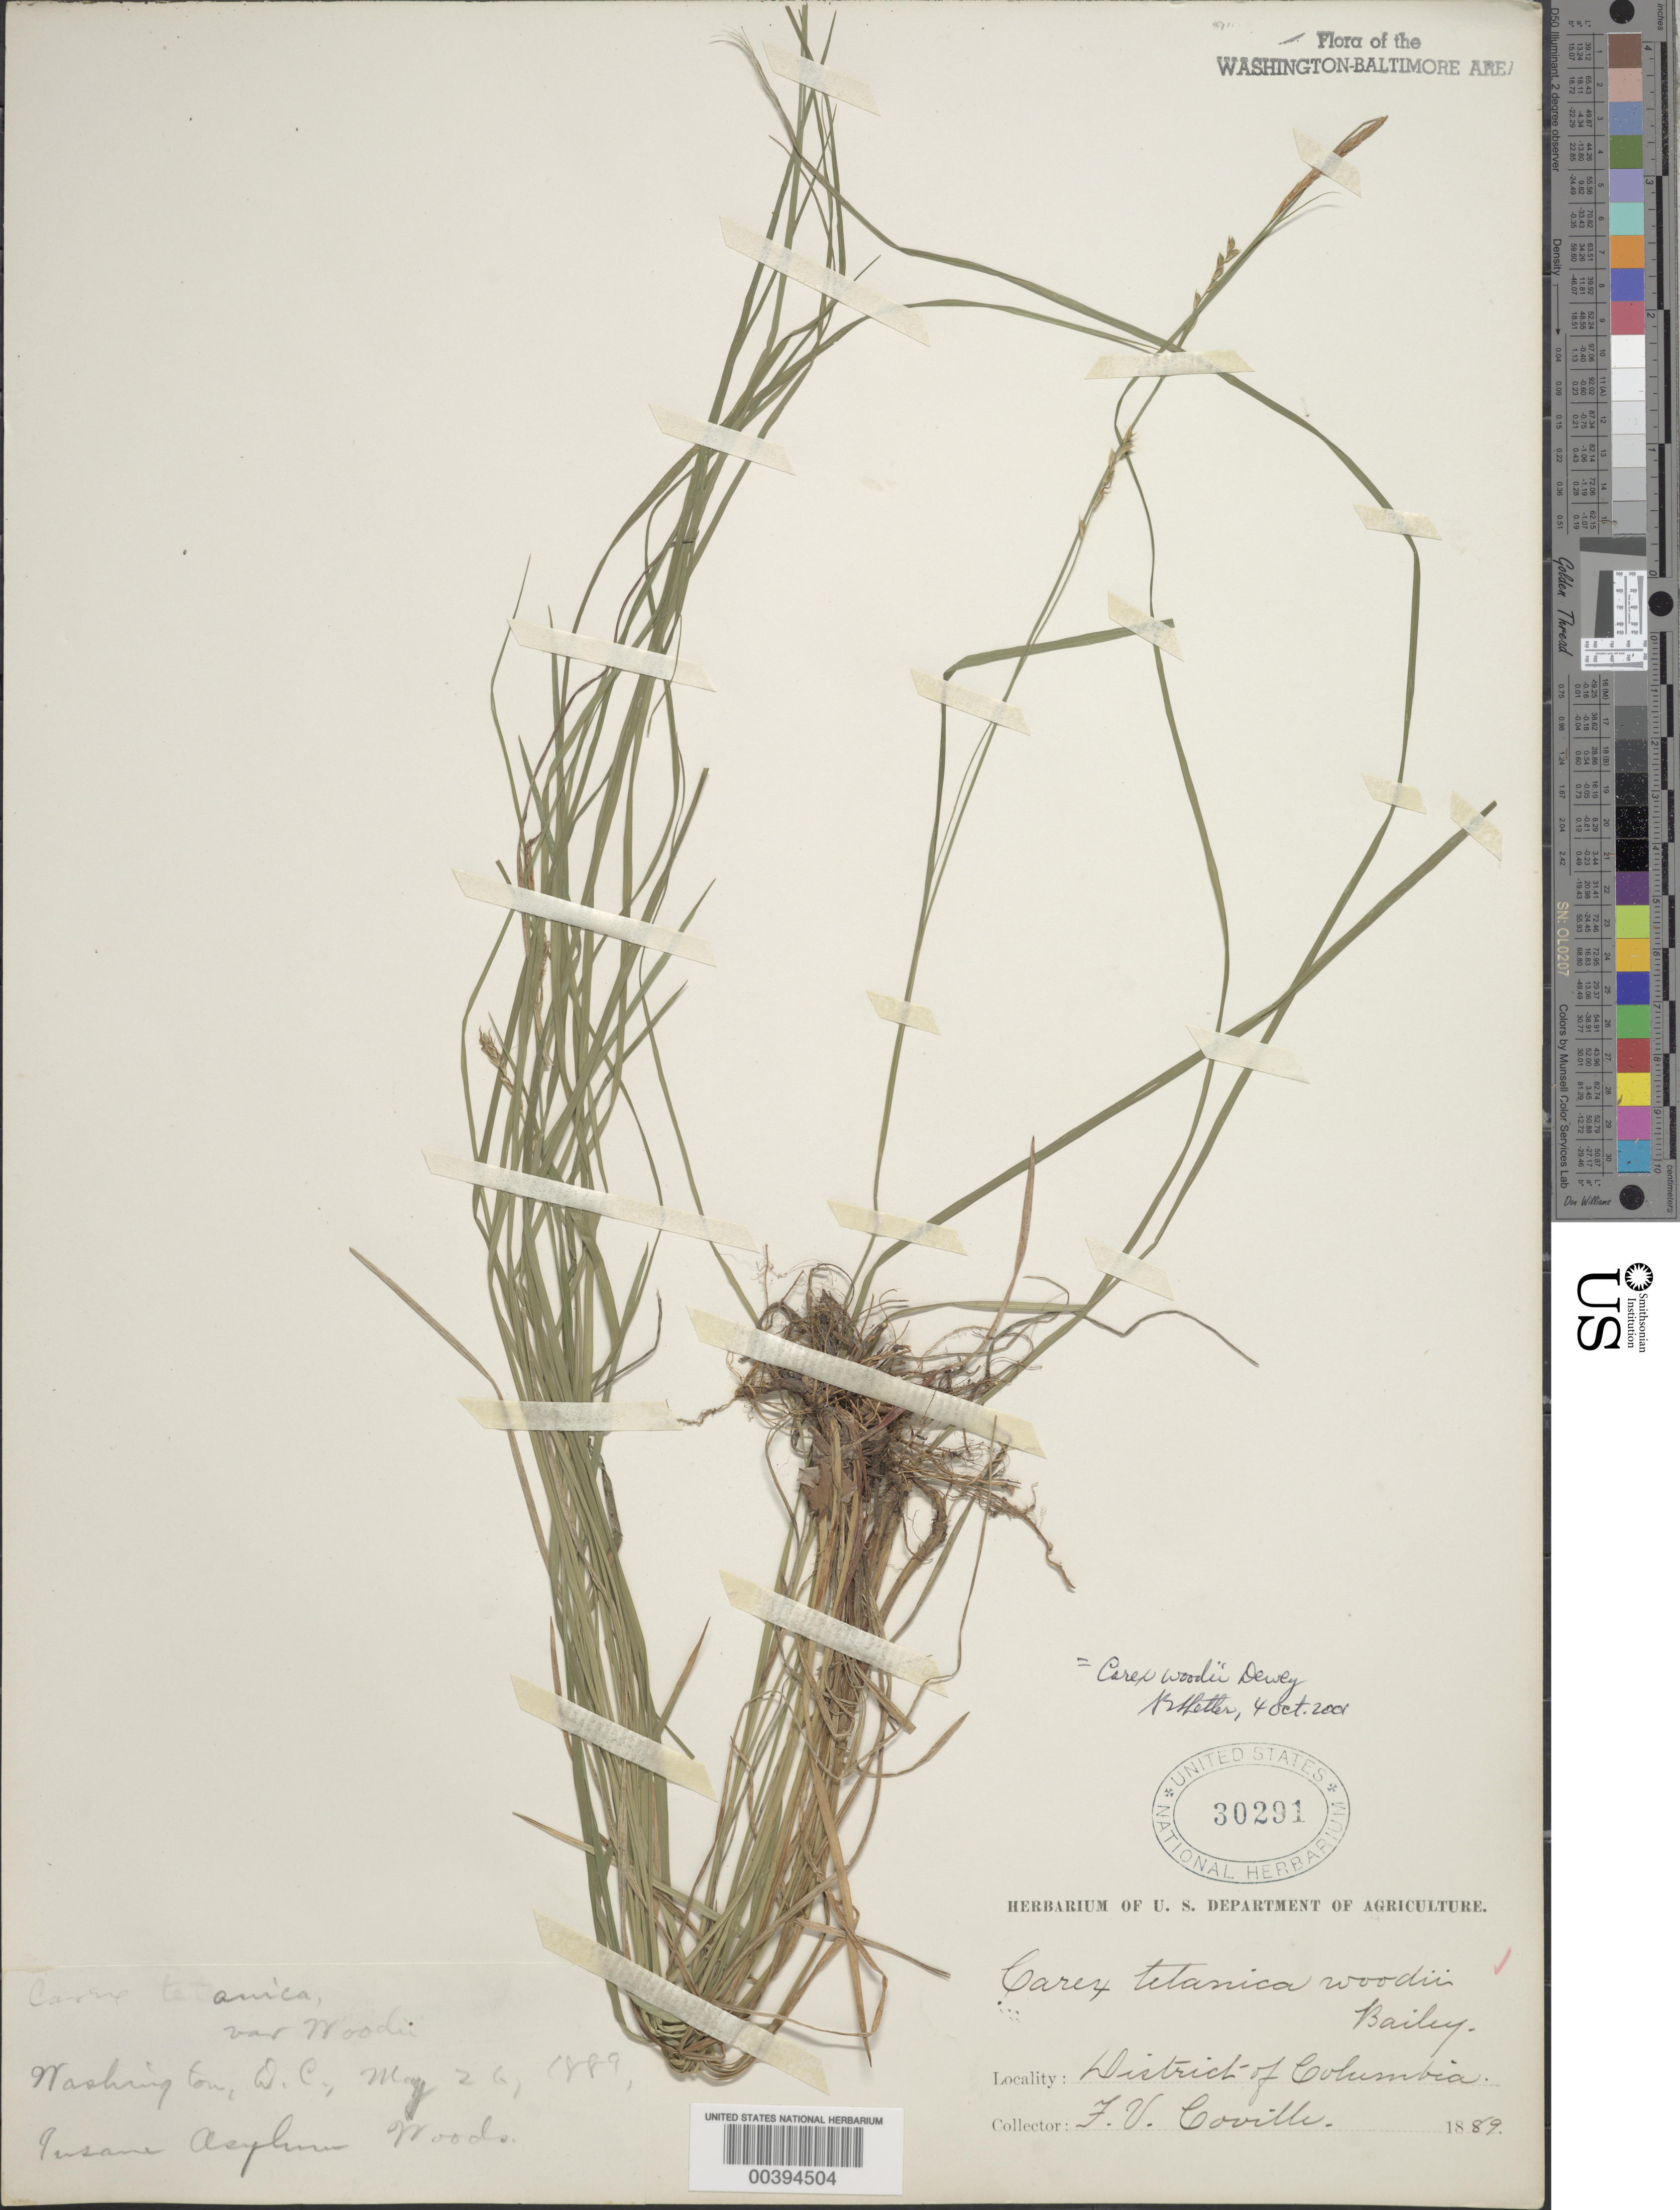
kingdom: Plantae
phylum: Tracheophyta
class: Liliopsida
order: Poales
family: Cyperaceae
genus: Carex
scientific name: Carex woodii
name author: Dewey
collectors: F. V. Coville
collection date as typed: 1889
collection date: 1889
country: United States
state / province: District of Columbia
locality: Insane Asylum Woods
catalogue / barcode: US 30291